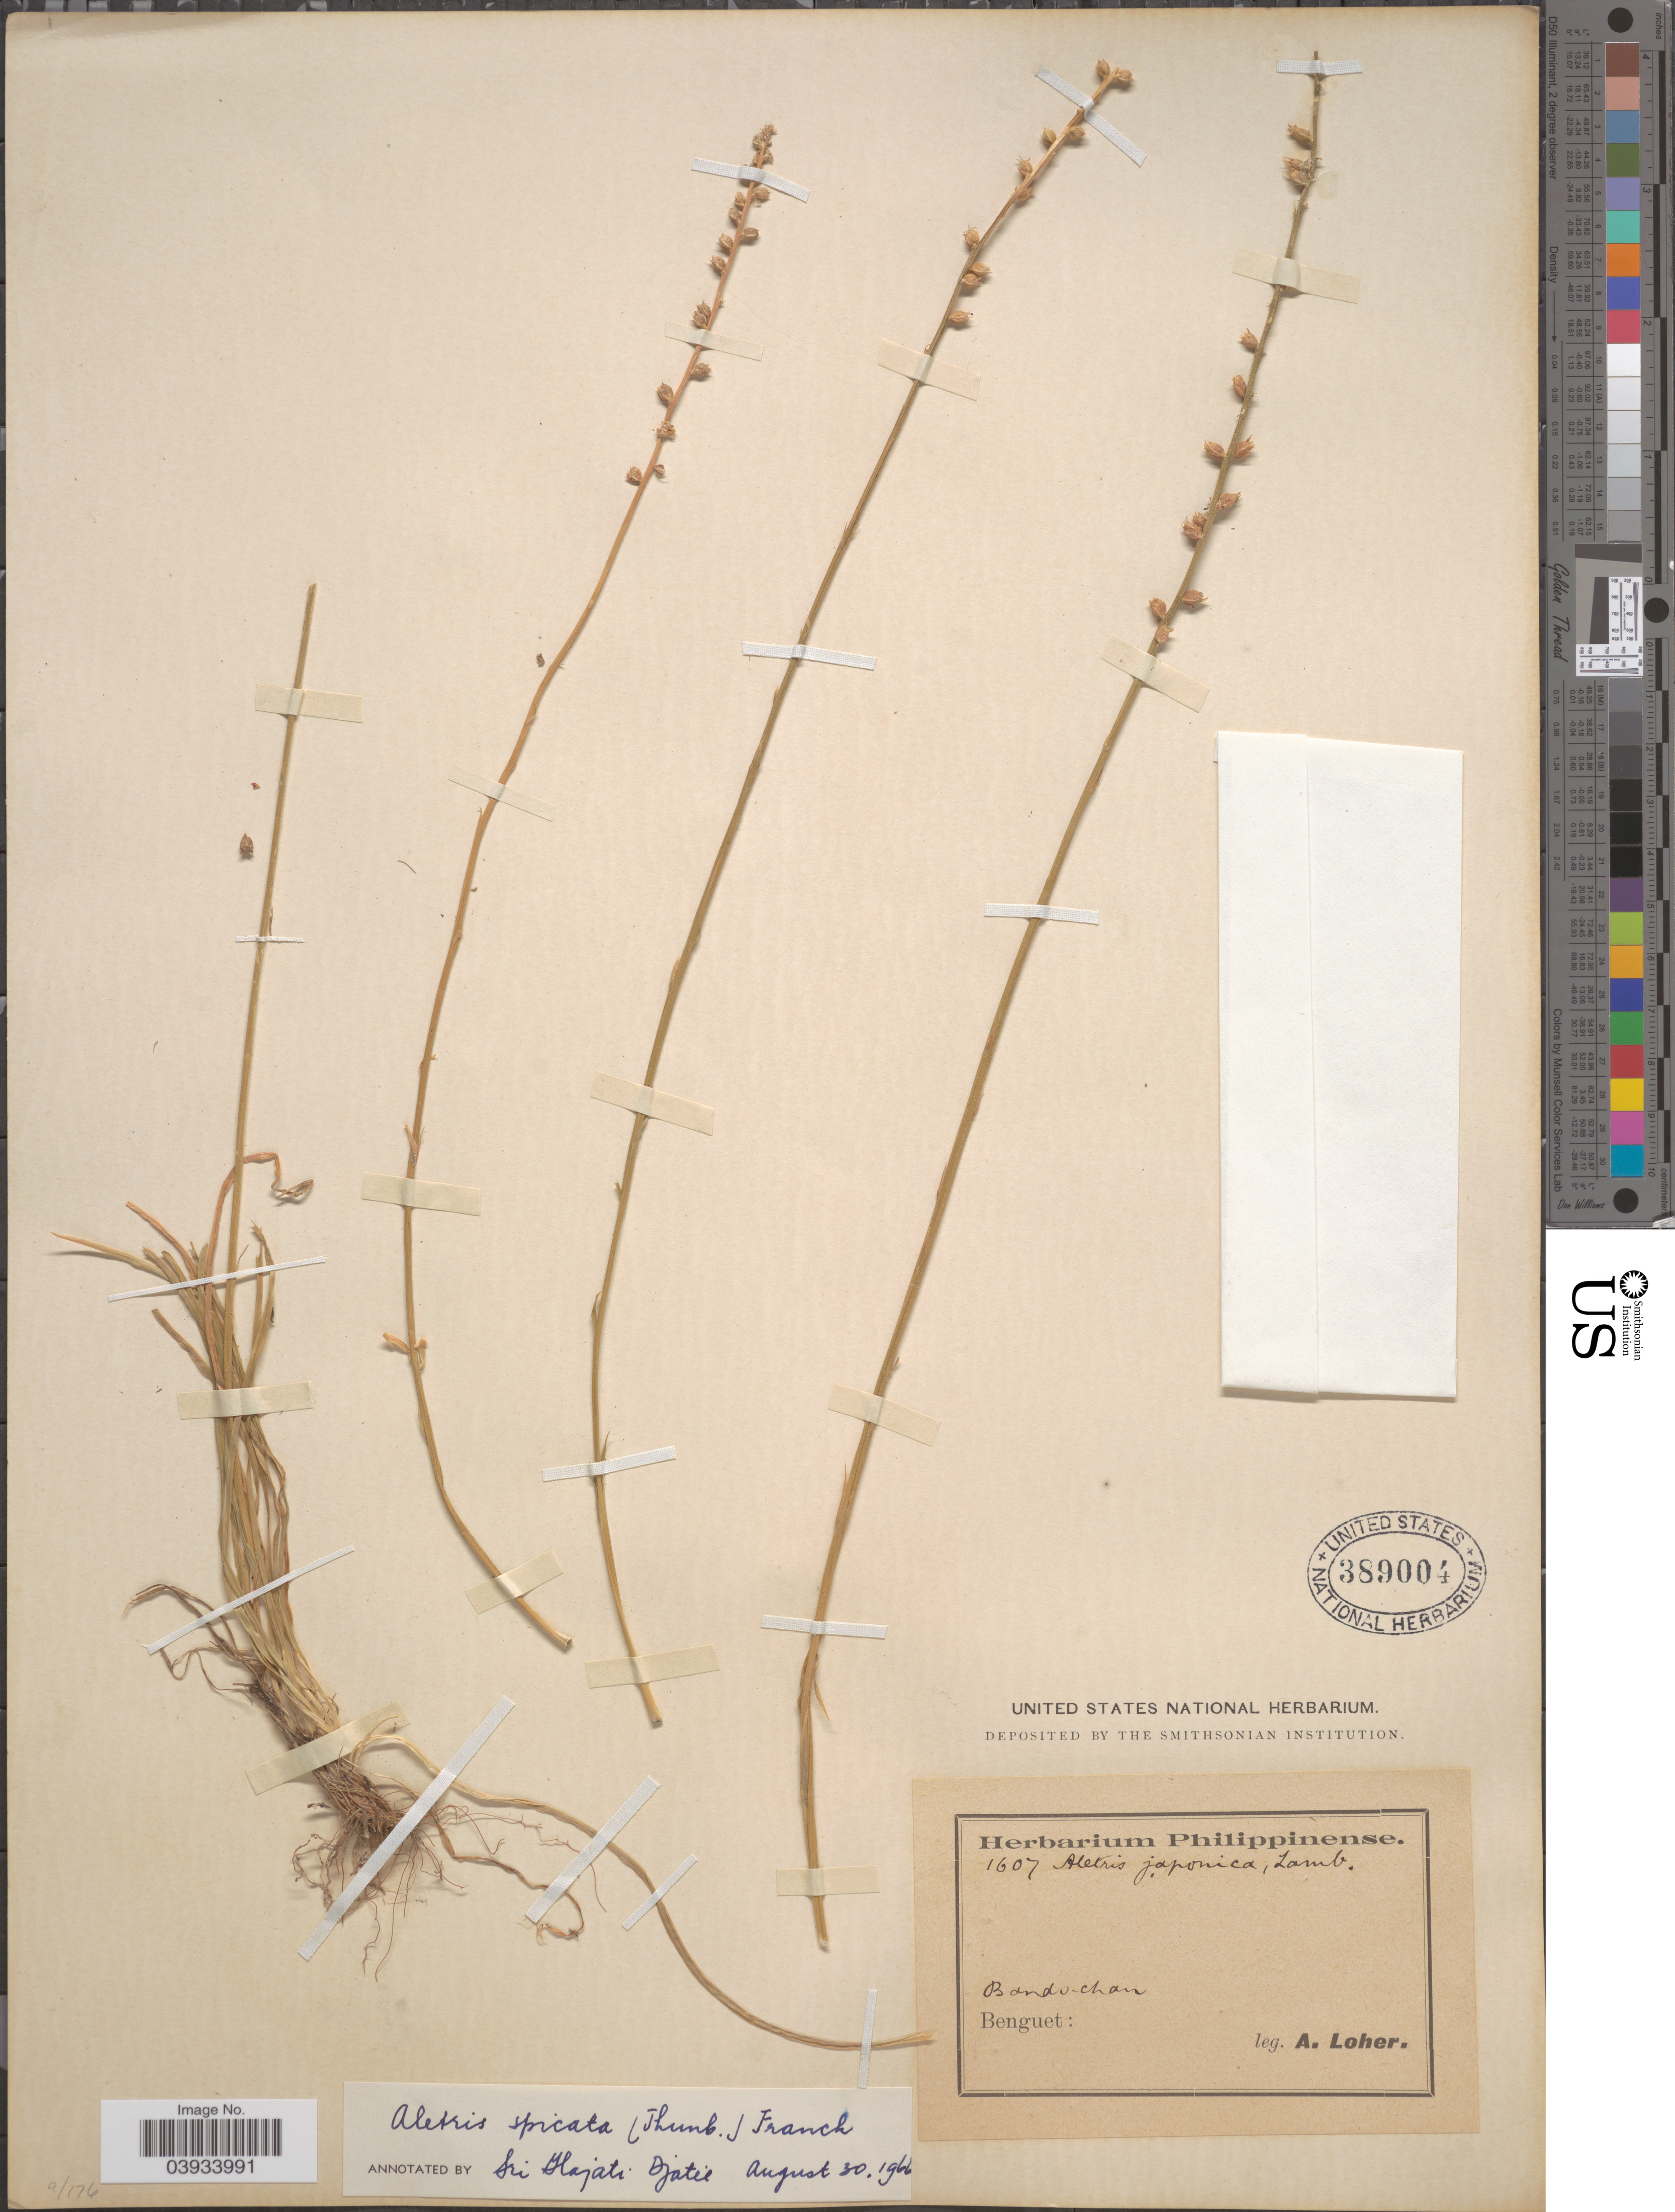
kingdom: Plantae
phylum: Tracheophyta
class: Liliopsida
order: Dioscoreales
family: Nartheciaceae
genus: Aletris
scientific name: Aletris spicata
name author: (Thunb.) Franch.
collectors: A. Loher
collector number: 1607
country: Philippines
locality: Bando-chan, Benguet.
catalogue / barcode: US 389004